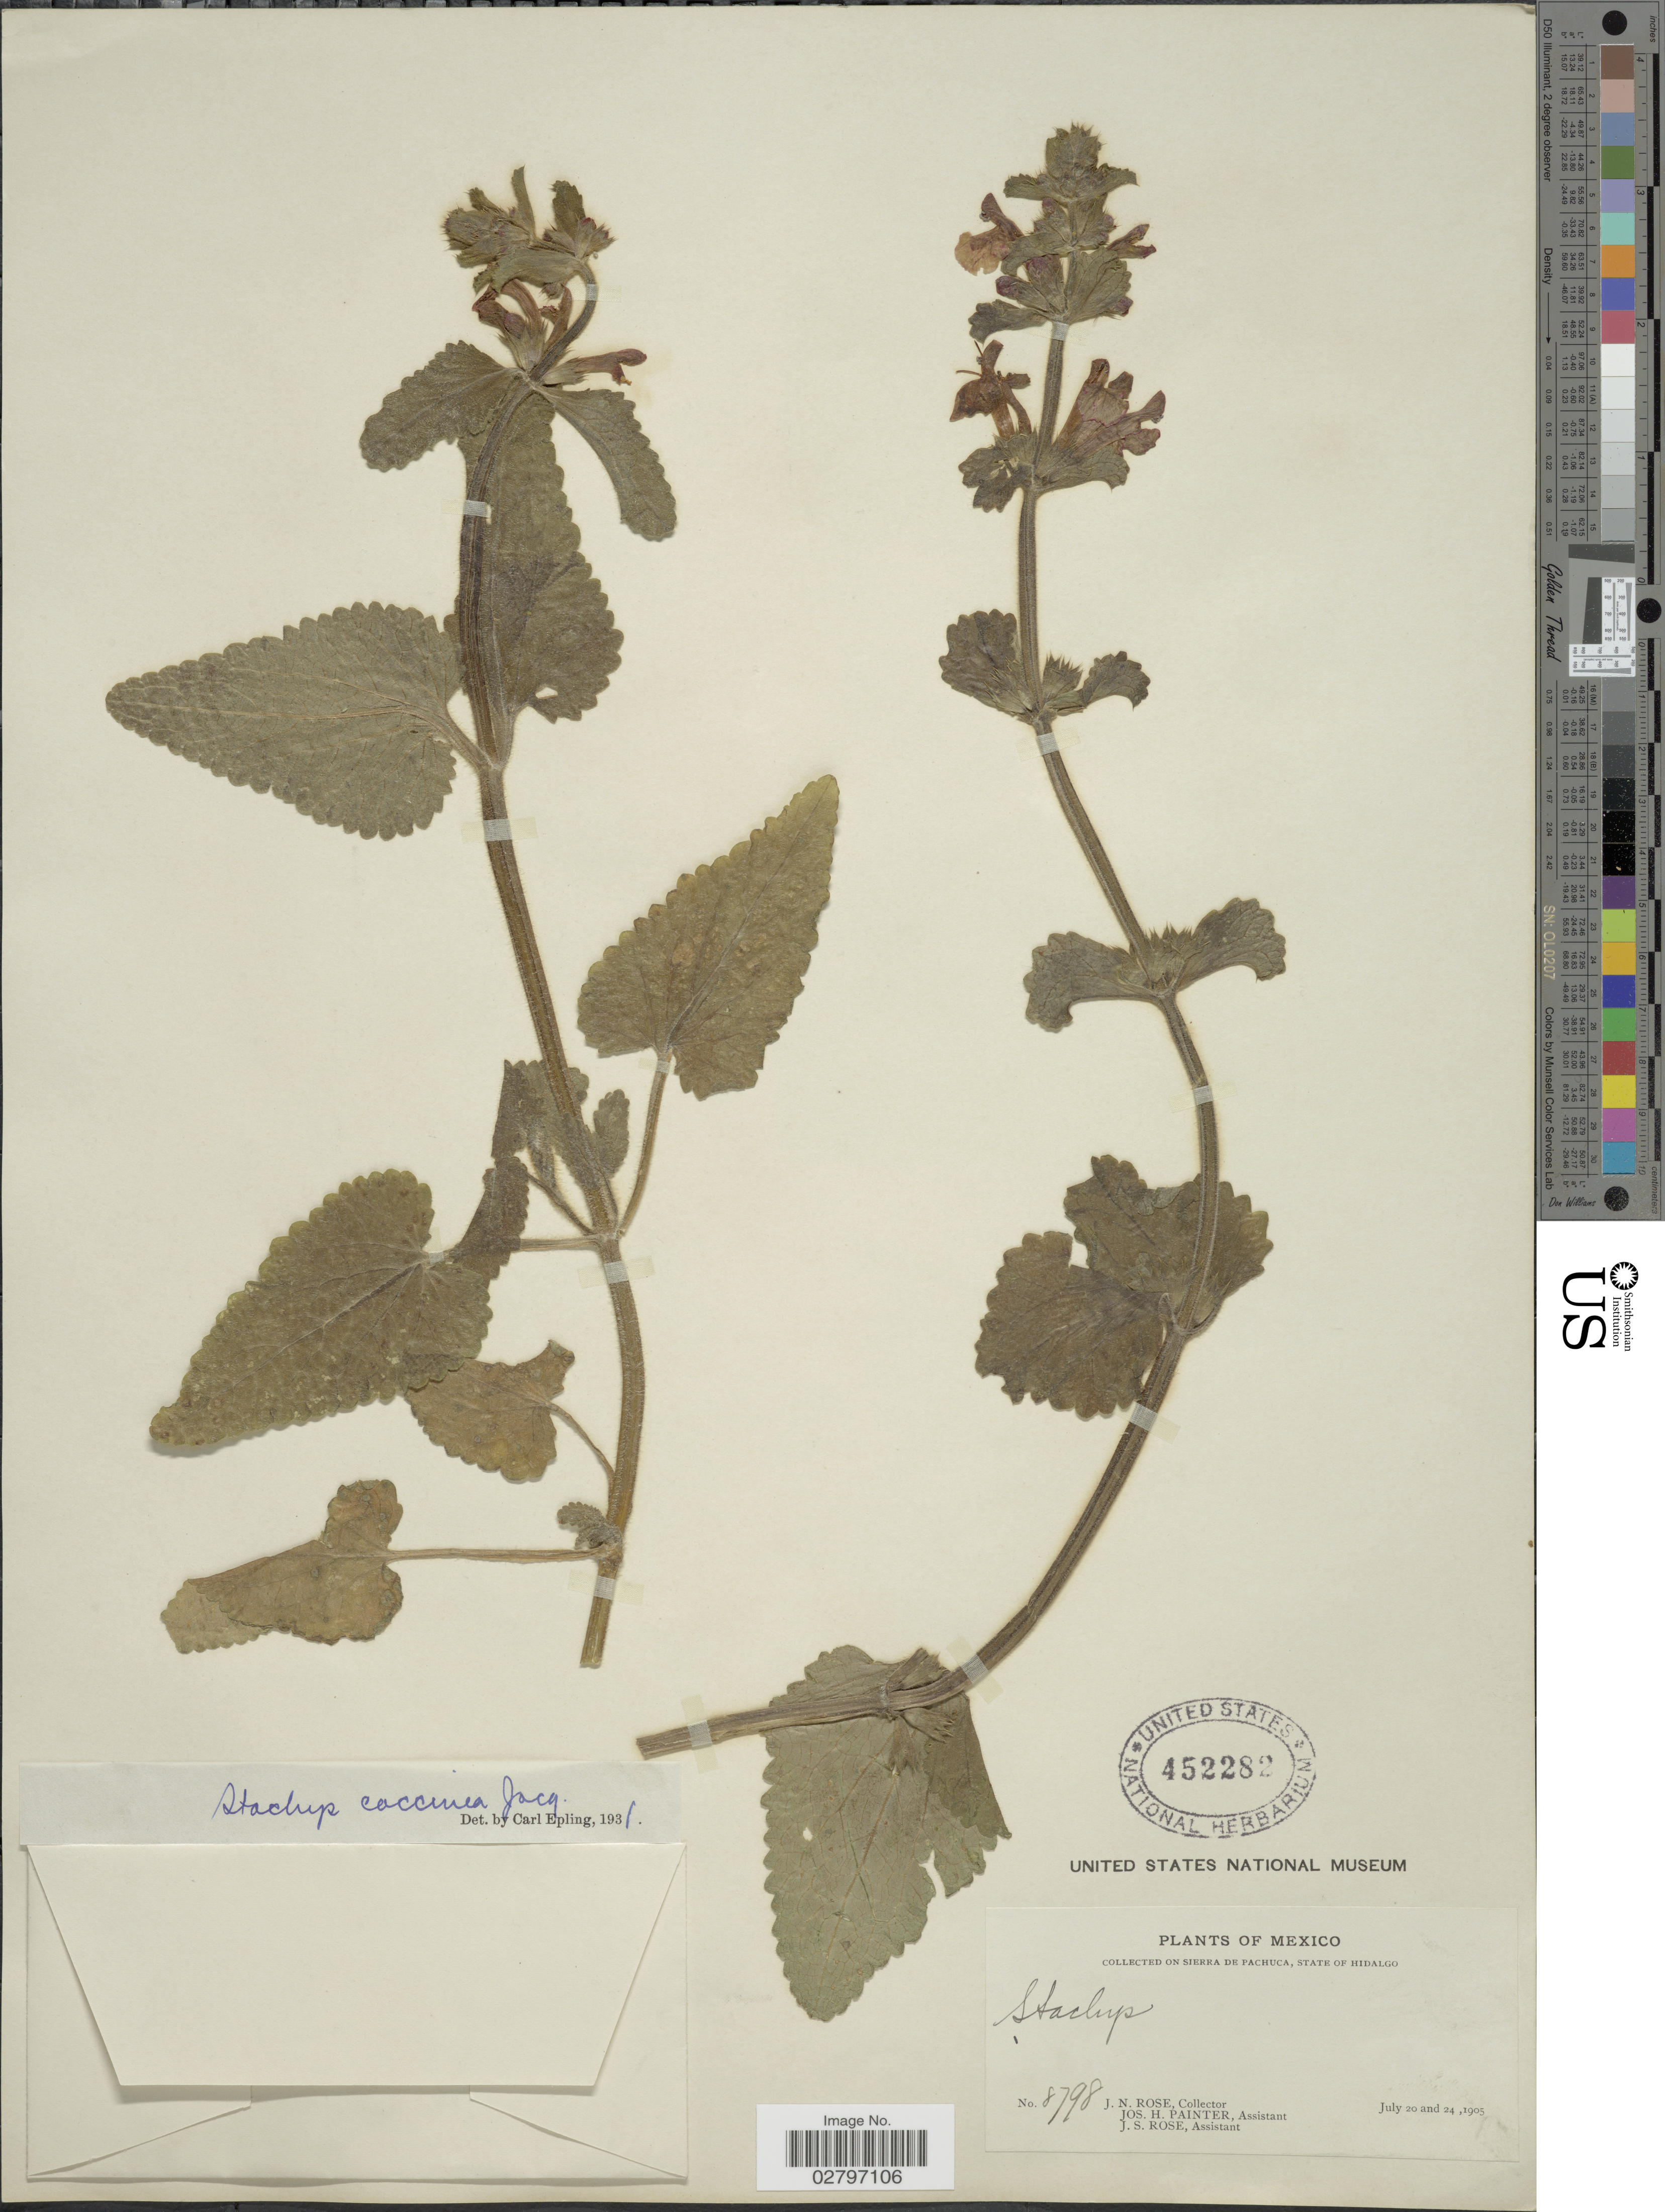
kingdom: Plantae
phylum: Tracheophyta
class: Magnoliopsida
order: Lamiales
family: Lamiaceae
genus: Stachys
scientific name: Stachys coccinea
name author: Ortega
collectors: J. N. Rose, J. H. Painter & J. S. Rose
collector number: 8798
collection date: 1905-07-20/1905-07-24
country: Mexico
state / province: Hidalgo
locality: Sierra de Pachuca.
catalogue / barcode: US 452282